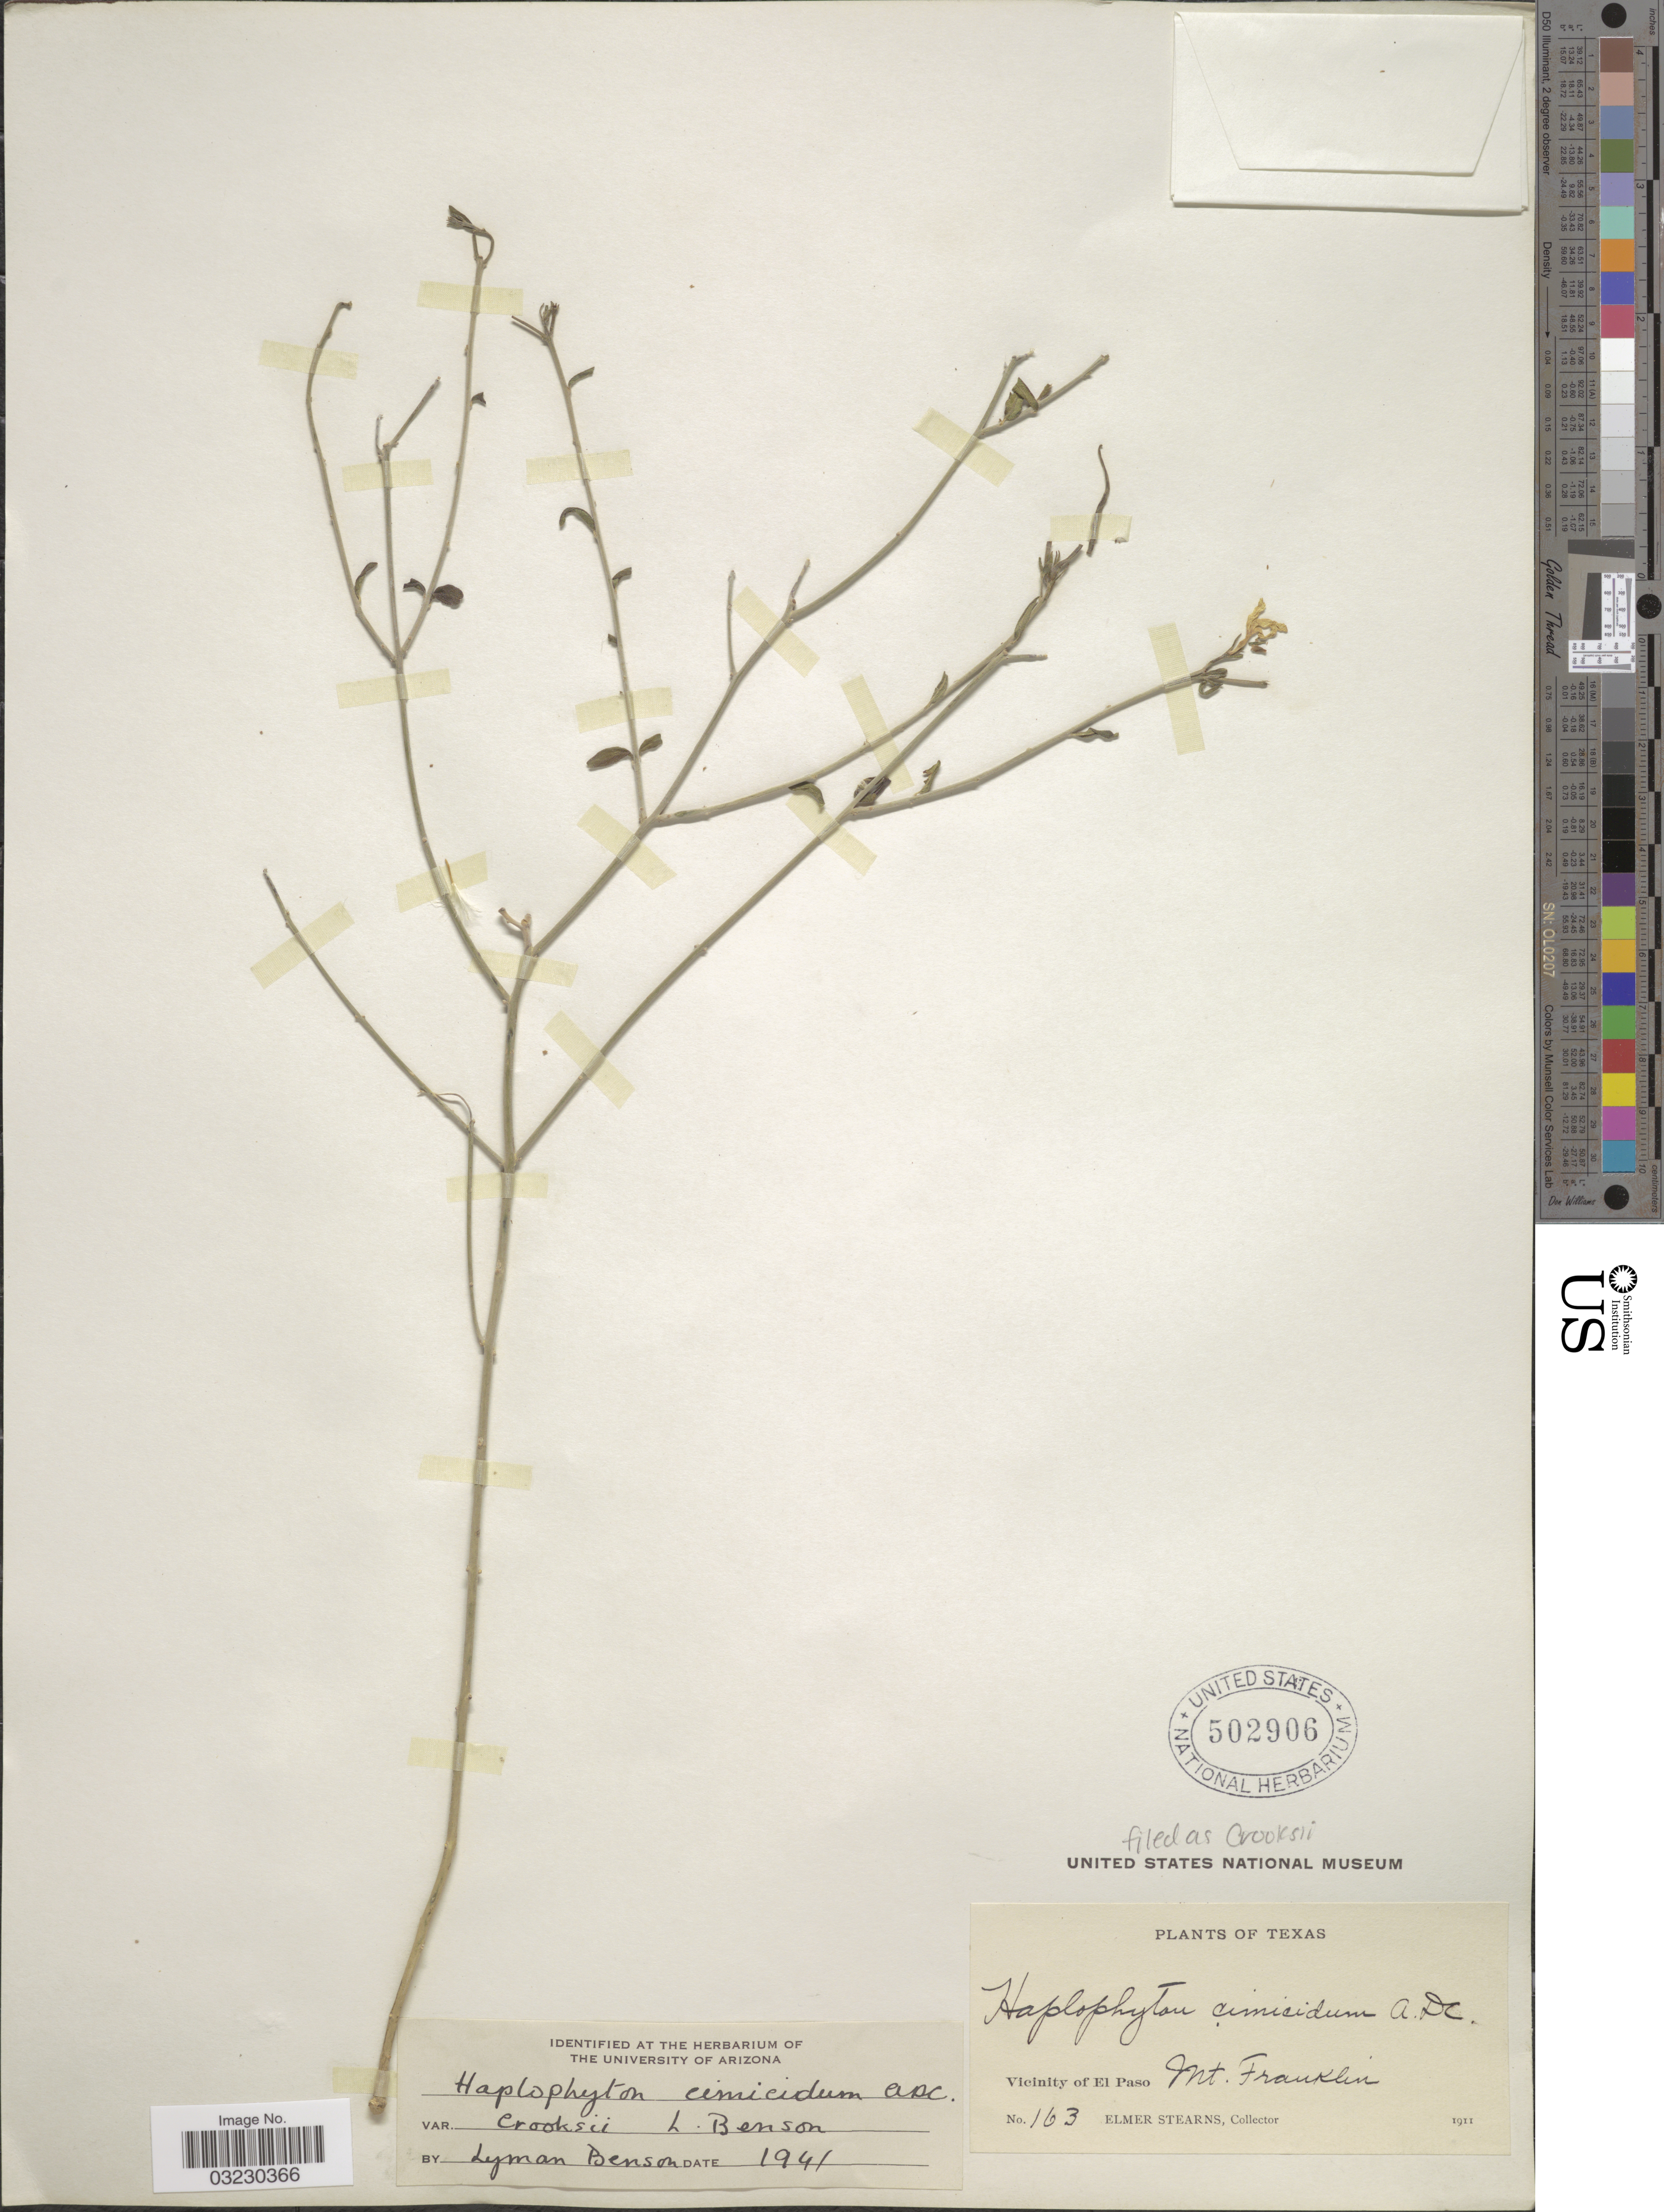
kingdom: Plantae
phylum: Tracheophyta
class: Magnoliopsida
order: Gentianales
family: Apocynaceae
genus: Haplophyton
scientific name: Haplophyton crooksii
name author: (L.D. Benson) L.D. Benson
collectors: E. Stearns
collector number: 163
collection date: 1911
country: United States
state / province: Texas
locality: Vicinity of El Paso. Mt. Franklin.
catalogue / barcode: US 502906